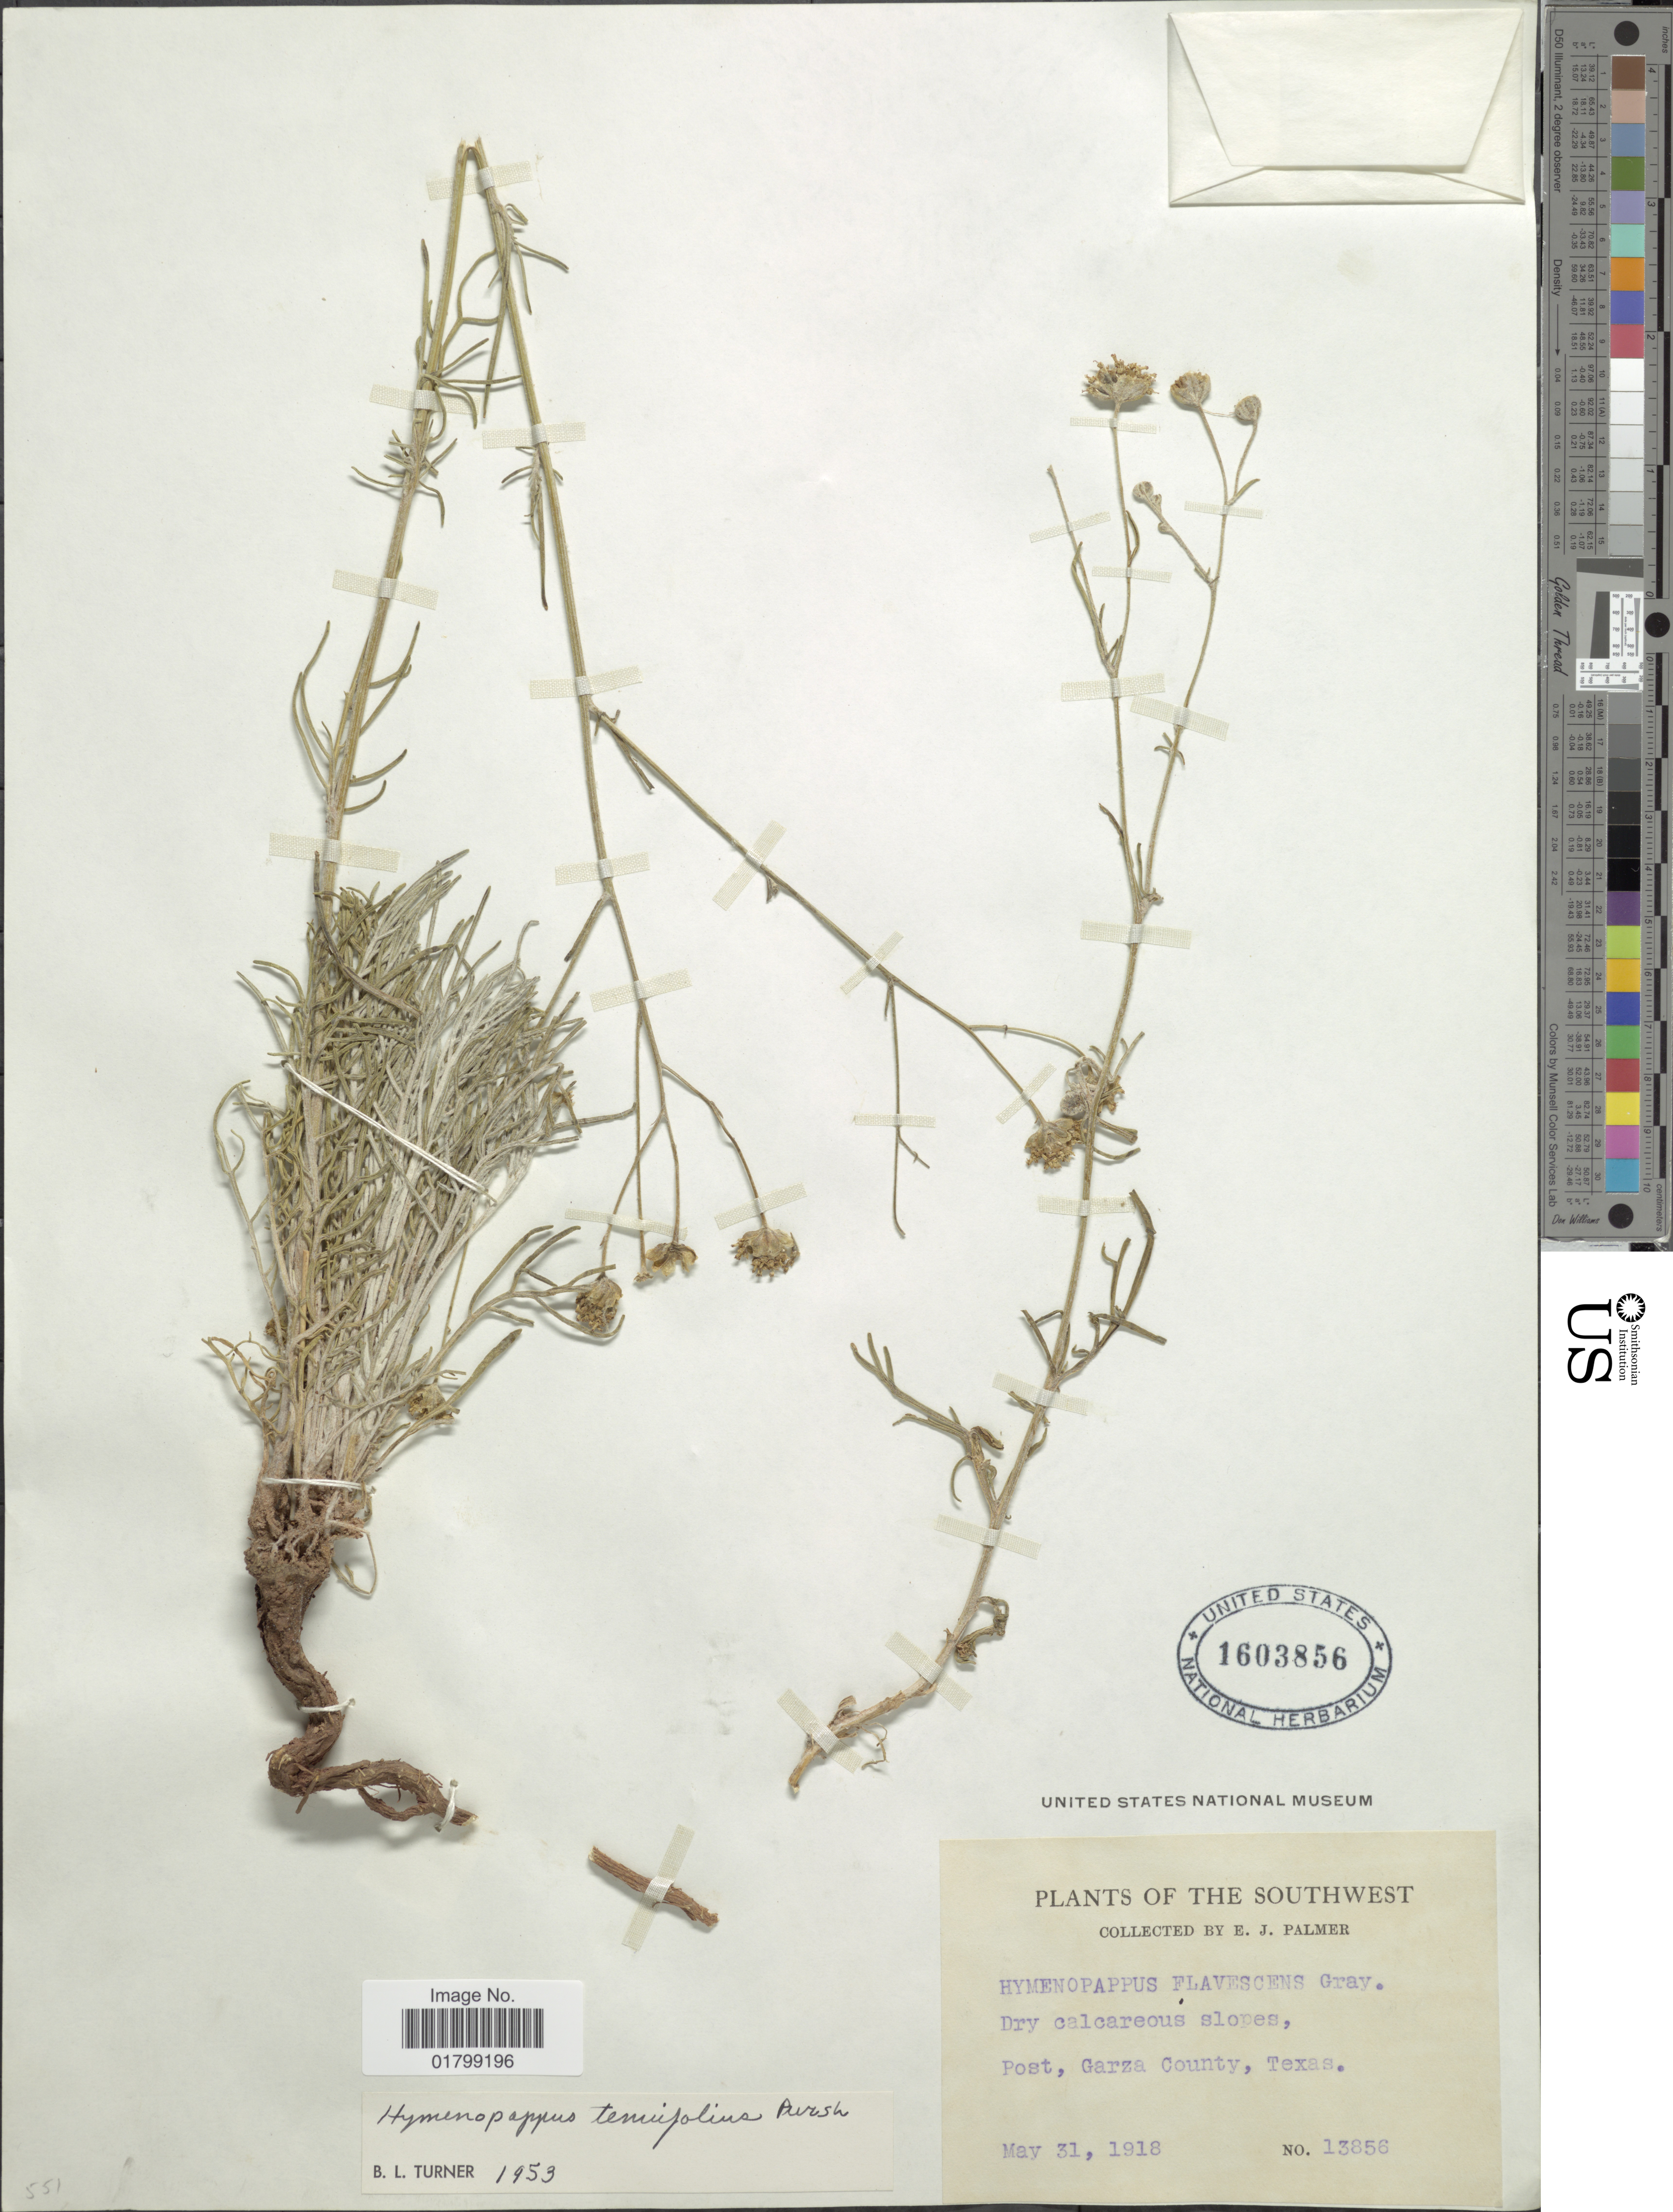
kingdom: Plantae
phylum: Tracheophyta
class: Magnoliopsida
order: Asterales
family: Asteraceae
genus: Hymenopappus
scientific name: Hymenopappus tenuifolius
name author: Pursh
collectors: E. J. Palmer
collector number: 13856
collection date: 1918-05-31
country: United States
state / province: Texas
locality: The Southwest, Post, Garza County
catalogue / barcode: US 1603856